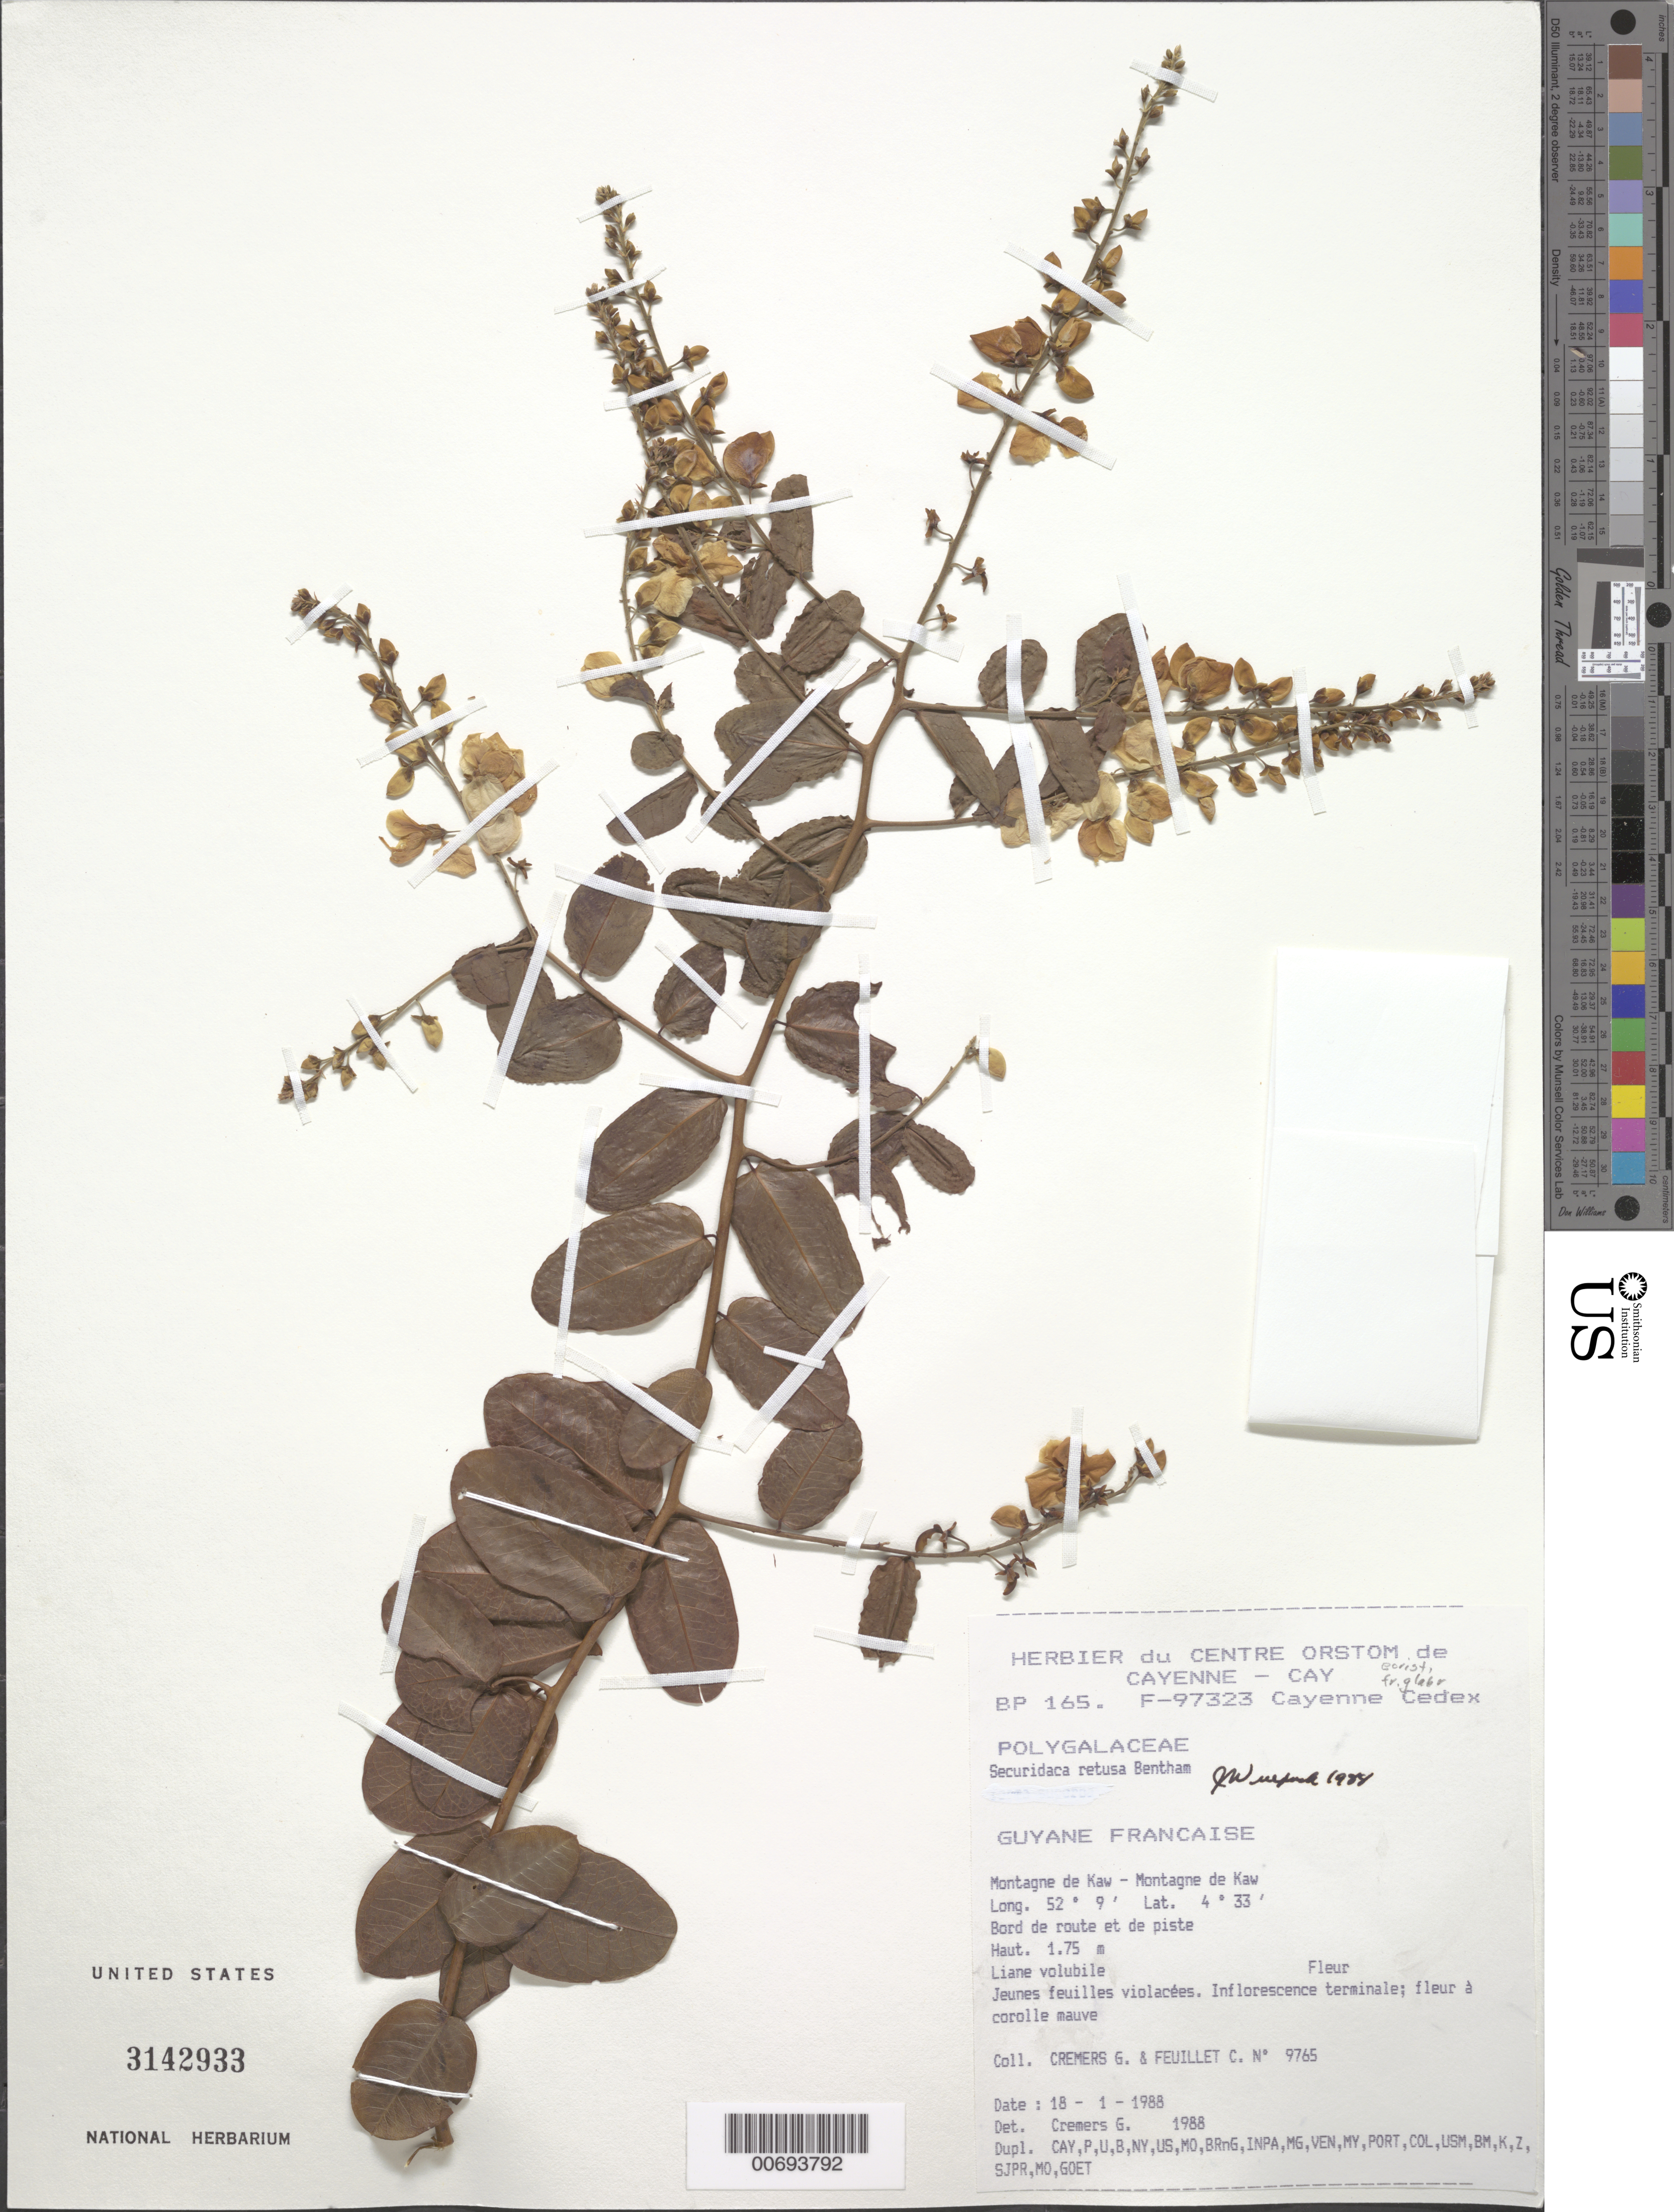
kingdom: Plantae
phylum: Tracheophyta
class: Magnoliopsida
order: Fabales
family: Polygalaceae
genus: Securidaca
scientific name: Securidaca retusa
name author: Benth.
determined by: Wurdack, John J., (US), US (UNITED STATES)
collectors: G. Cremers & C. Feuillet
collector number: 9765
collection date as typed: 18-Jan-88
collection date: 1988-01-18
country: French Guiana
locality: Montagne de Kaw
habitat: Road and trail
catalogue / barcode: US 3142933